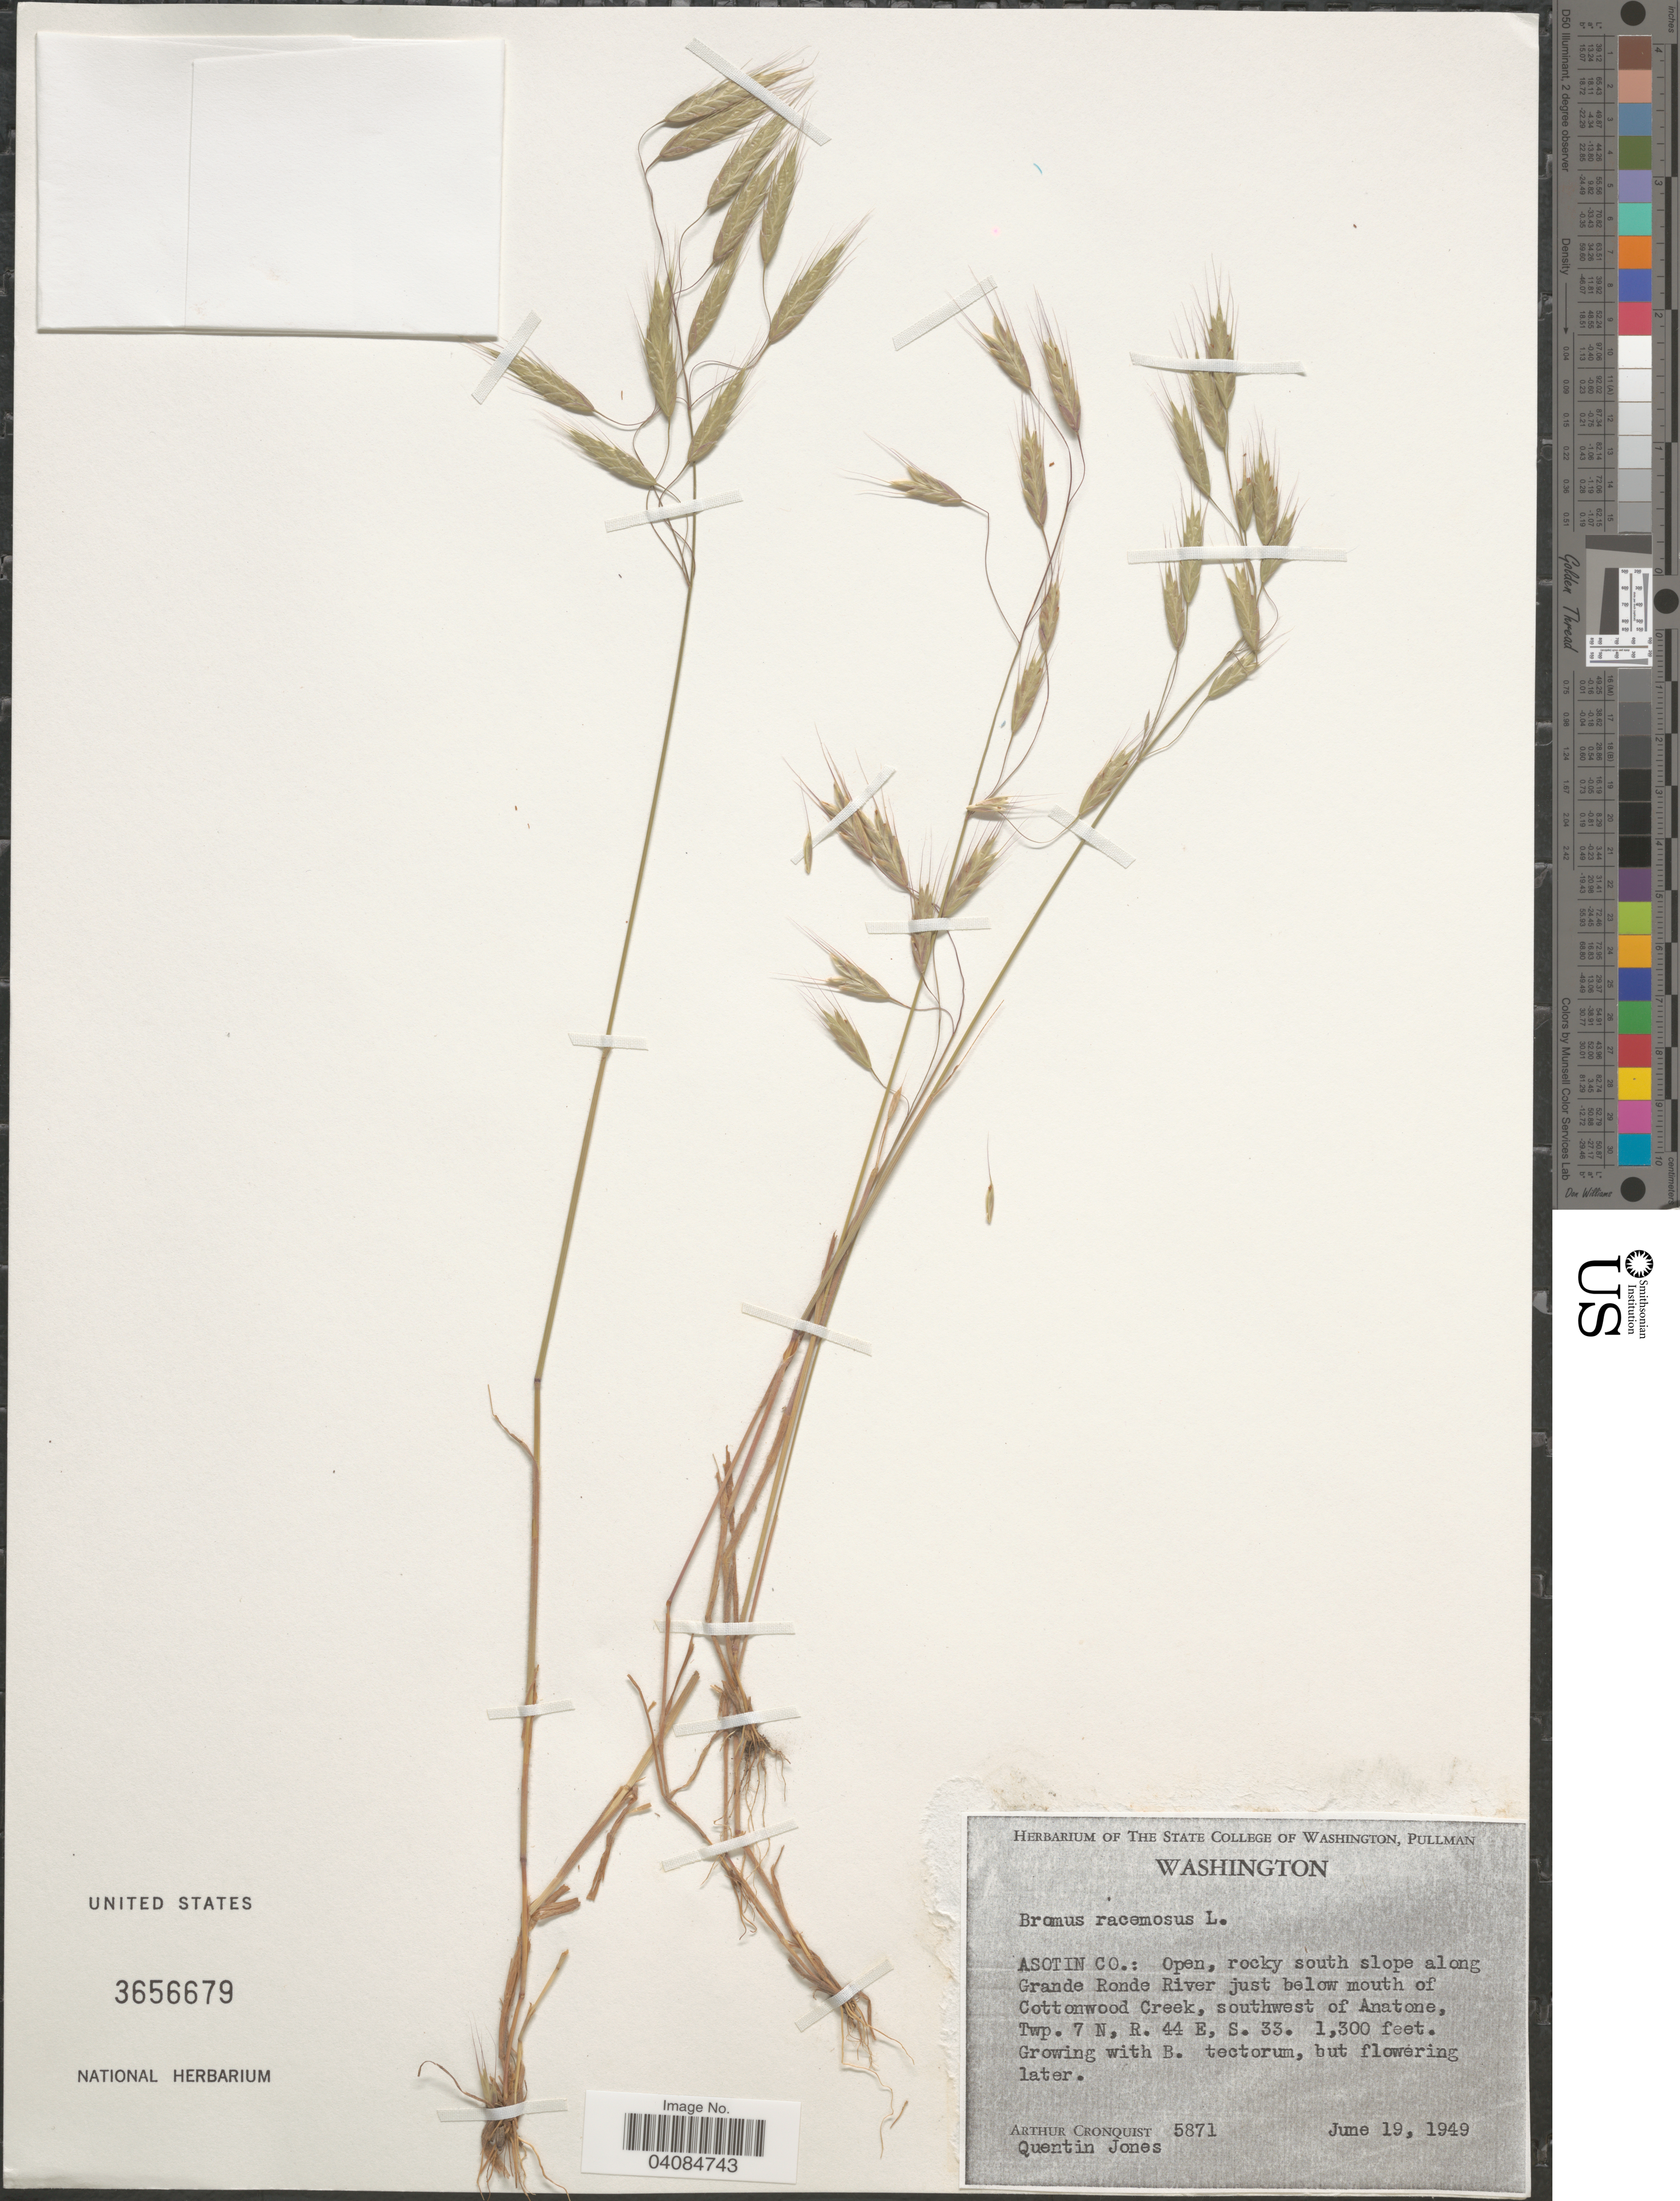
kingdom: Plantae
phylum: Tracheophyta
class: Liliopsida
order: Poales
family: Poaceae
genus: Bromus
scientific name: Bromus racemosus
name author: L.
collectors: A. J. Cronquist & Q. Jones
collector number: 5871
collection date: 1949-06-19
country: United States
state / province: Washington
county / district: Asotin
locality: Asotin Co.: Open, rocky south slope along Grande Ronde River just below mouth of Cottonwood Creek, southwest of Anatone, Twp. 7 N, R. 44 E, S. 33.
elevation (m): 396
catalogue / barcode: US 3656679